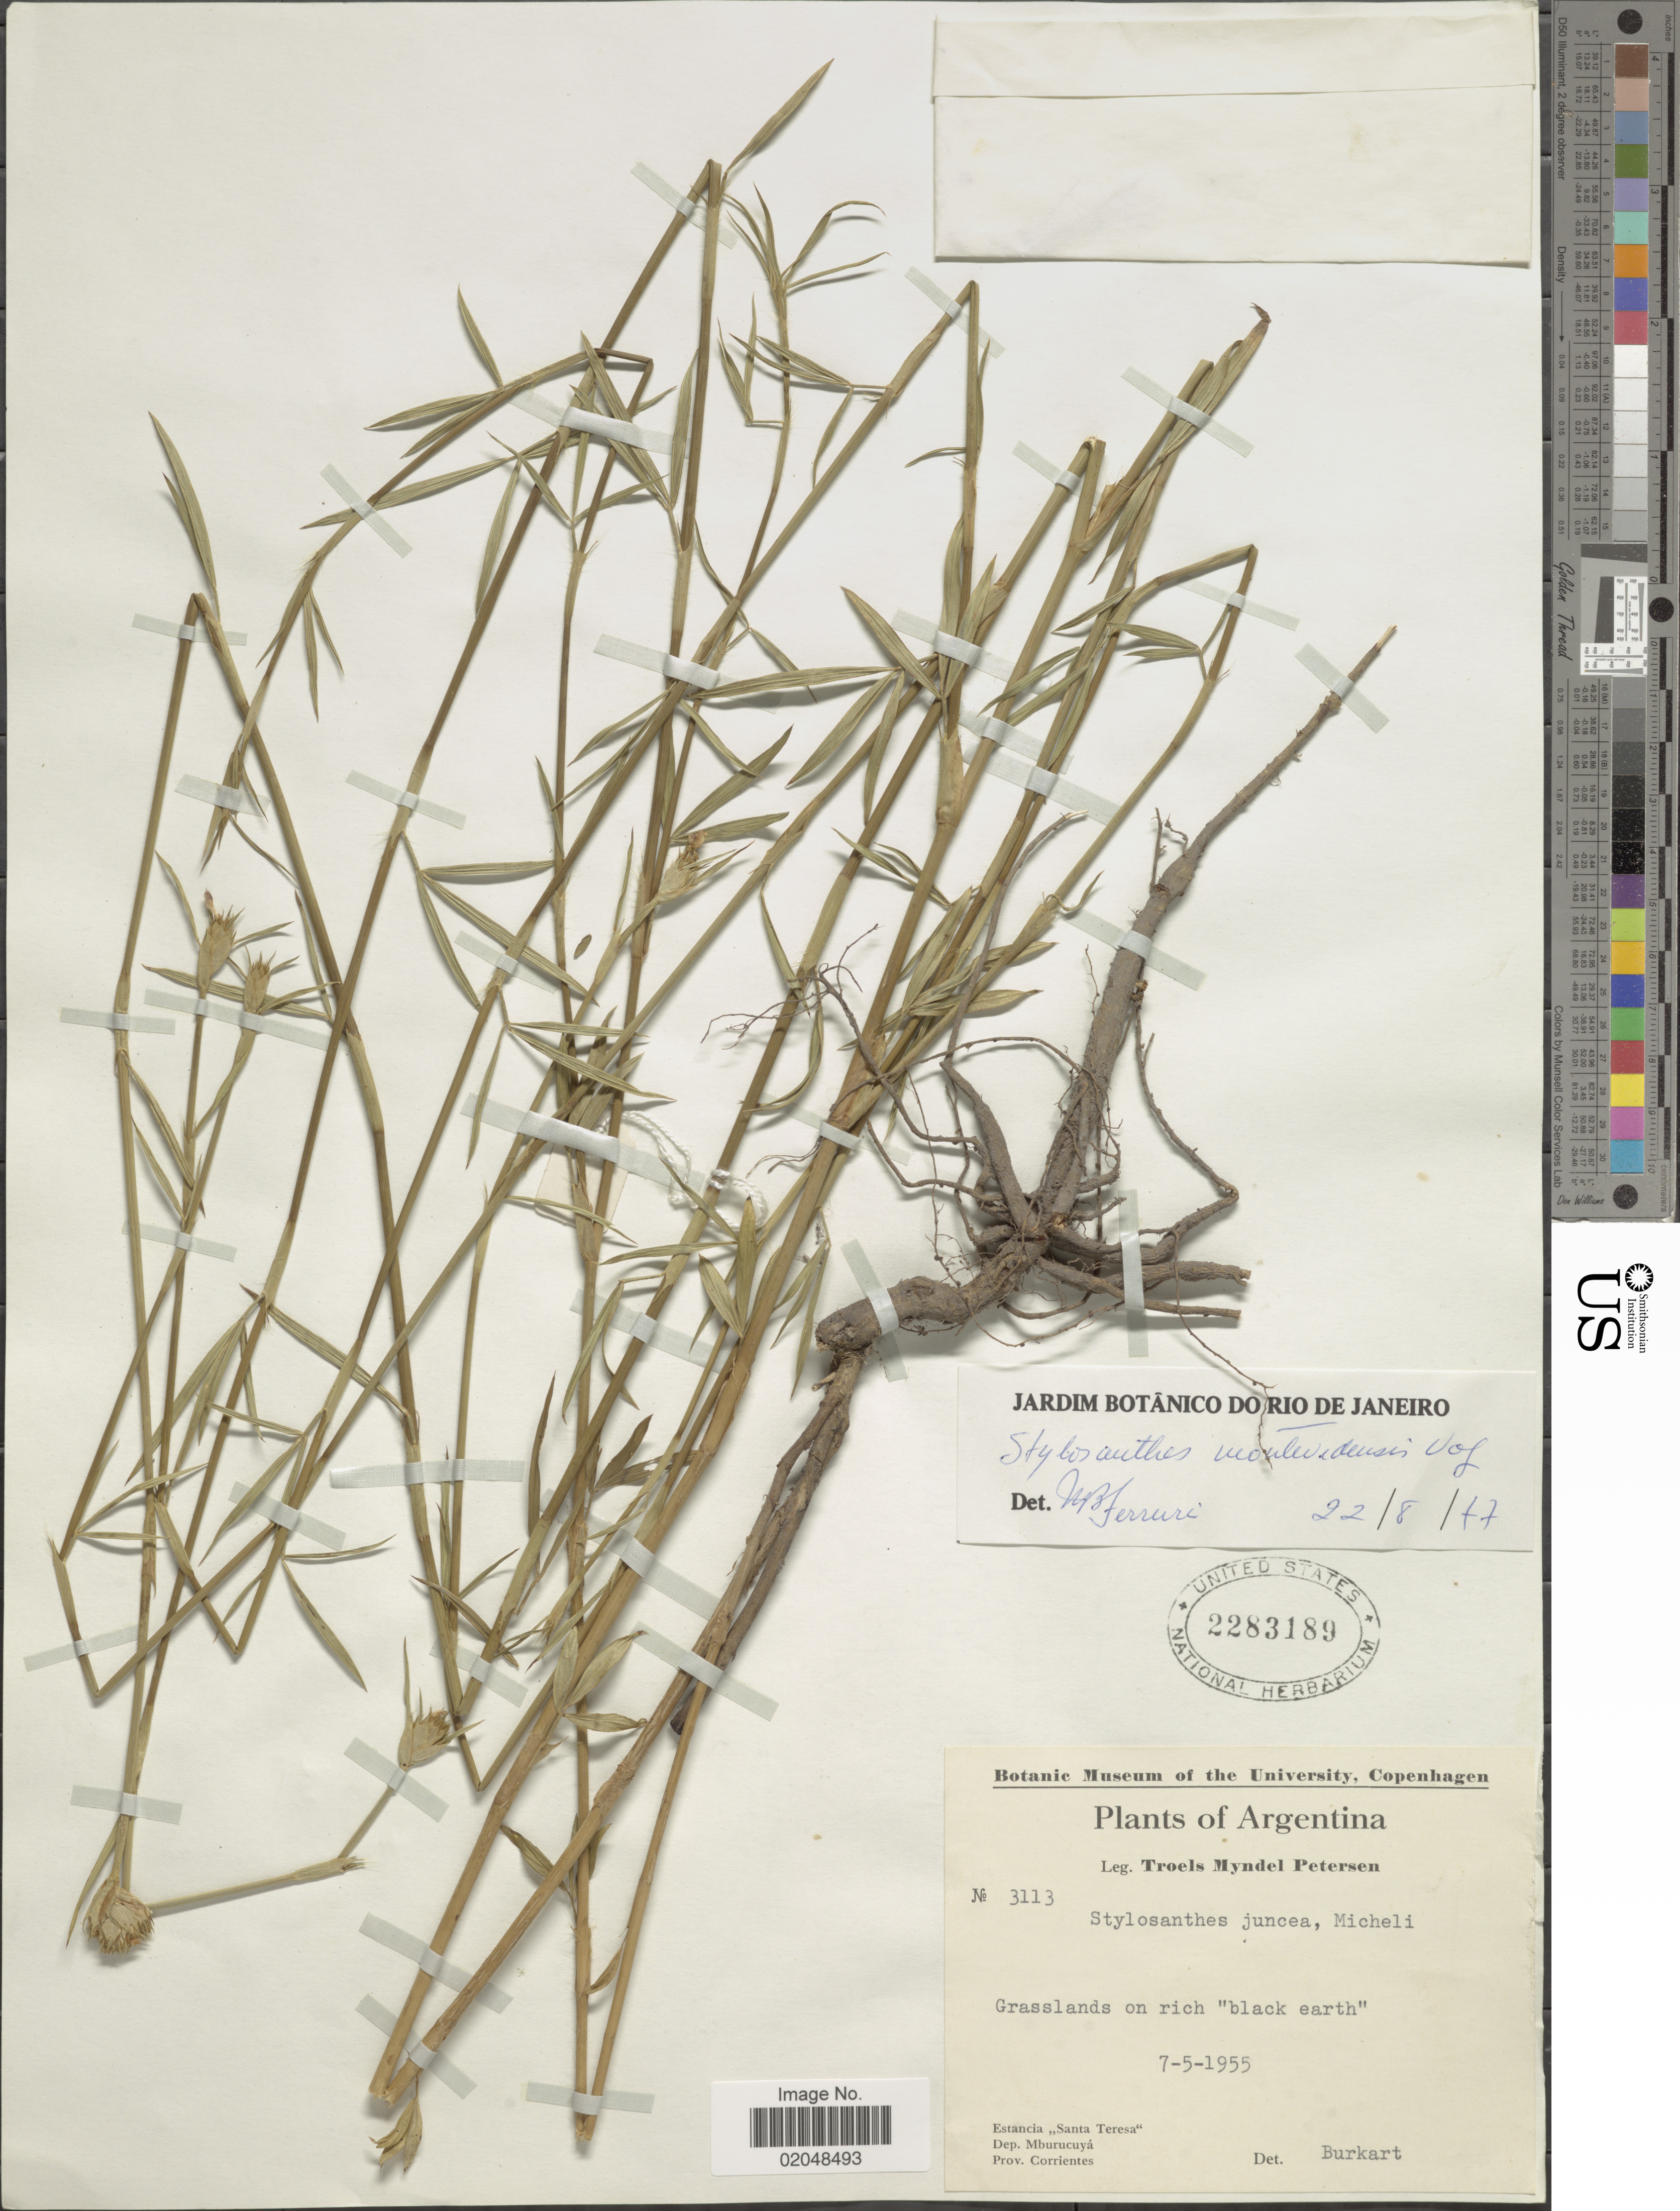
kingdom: Plantae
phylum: Tracheophyta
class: Magnoliopsida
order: Fabales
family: Fabaceae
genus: Stylosanthes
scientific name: Stylosanthes montevidensis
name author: Vogel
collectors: T. M. Petersen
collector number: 3113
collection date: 1955-05-07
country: Argentina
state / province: Corrientes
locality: Grasslands on rich "black earth", estancia Santa Teresa, Dep. Mburucuya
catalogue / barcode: US 2283189